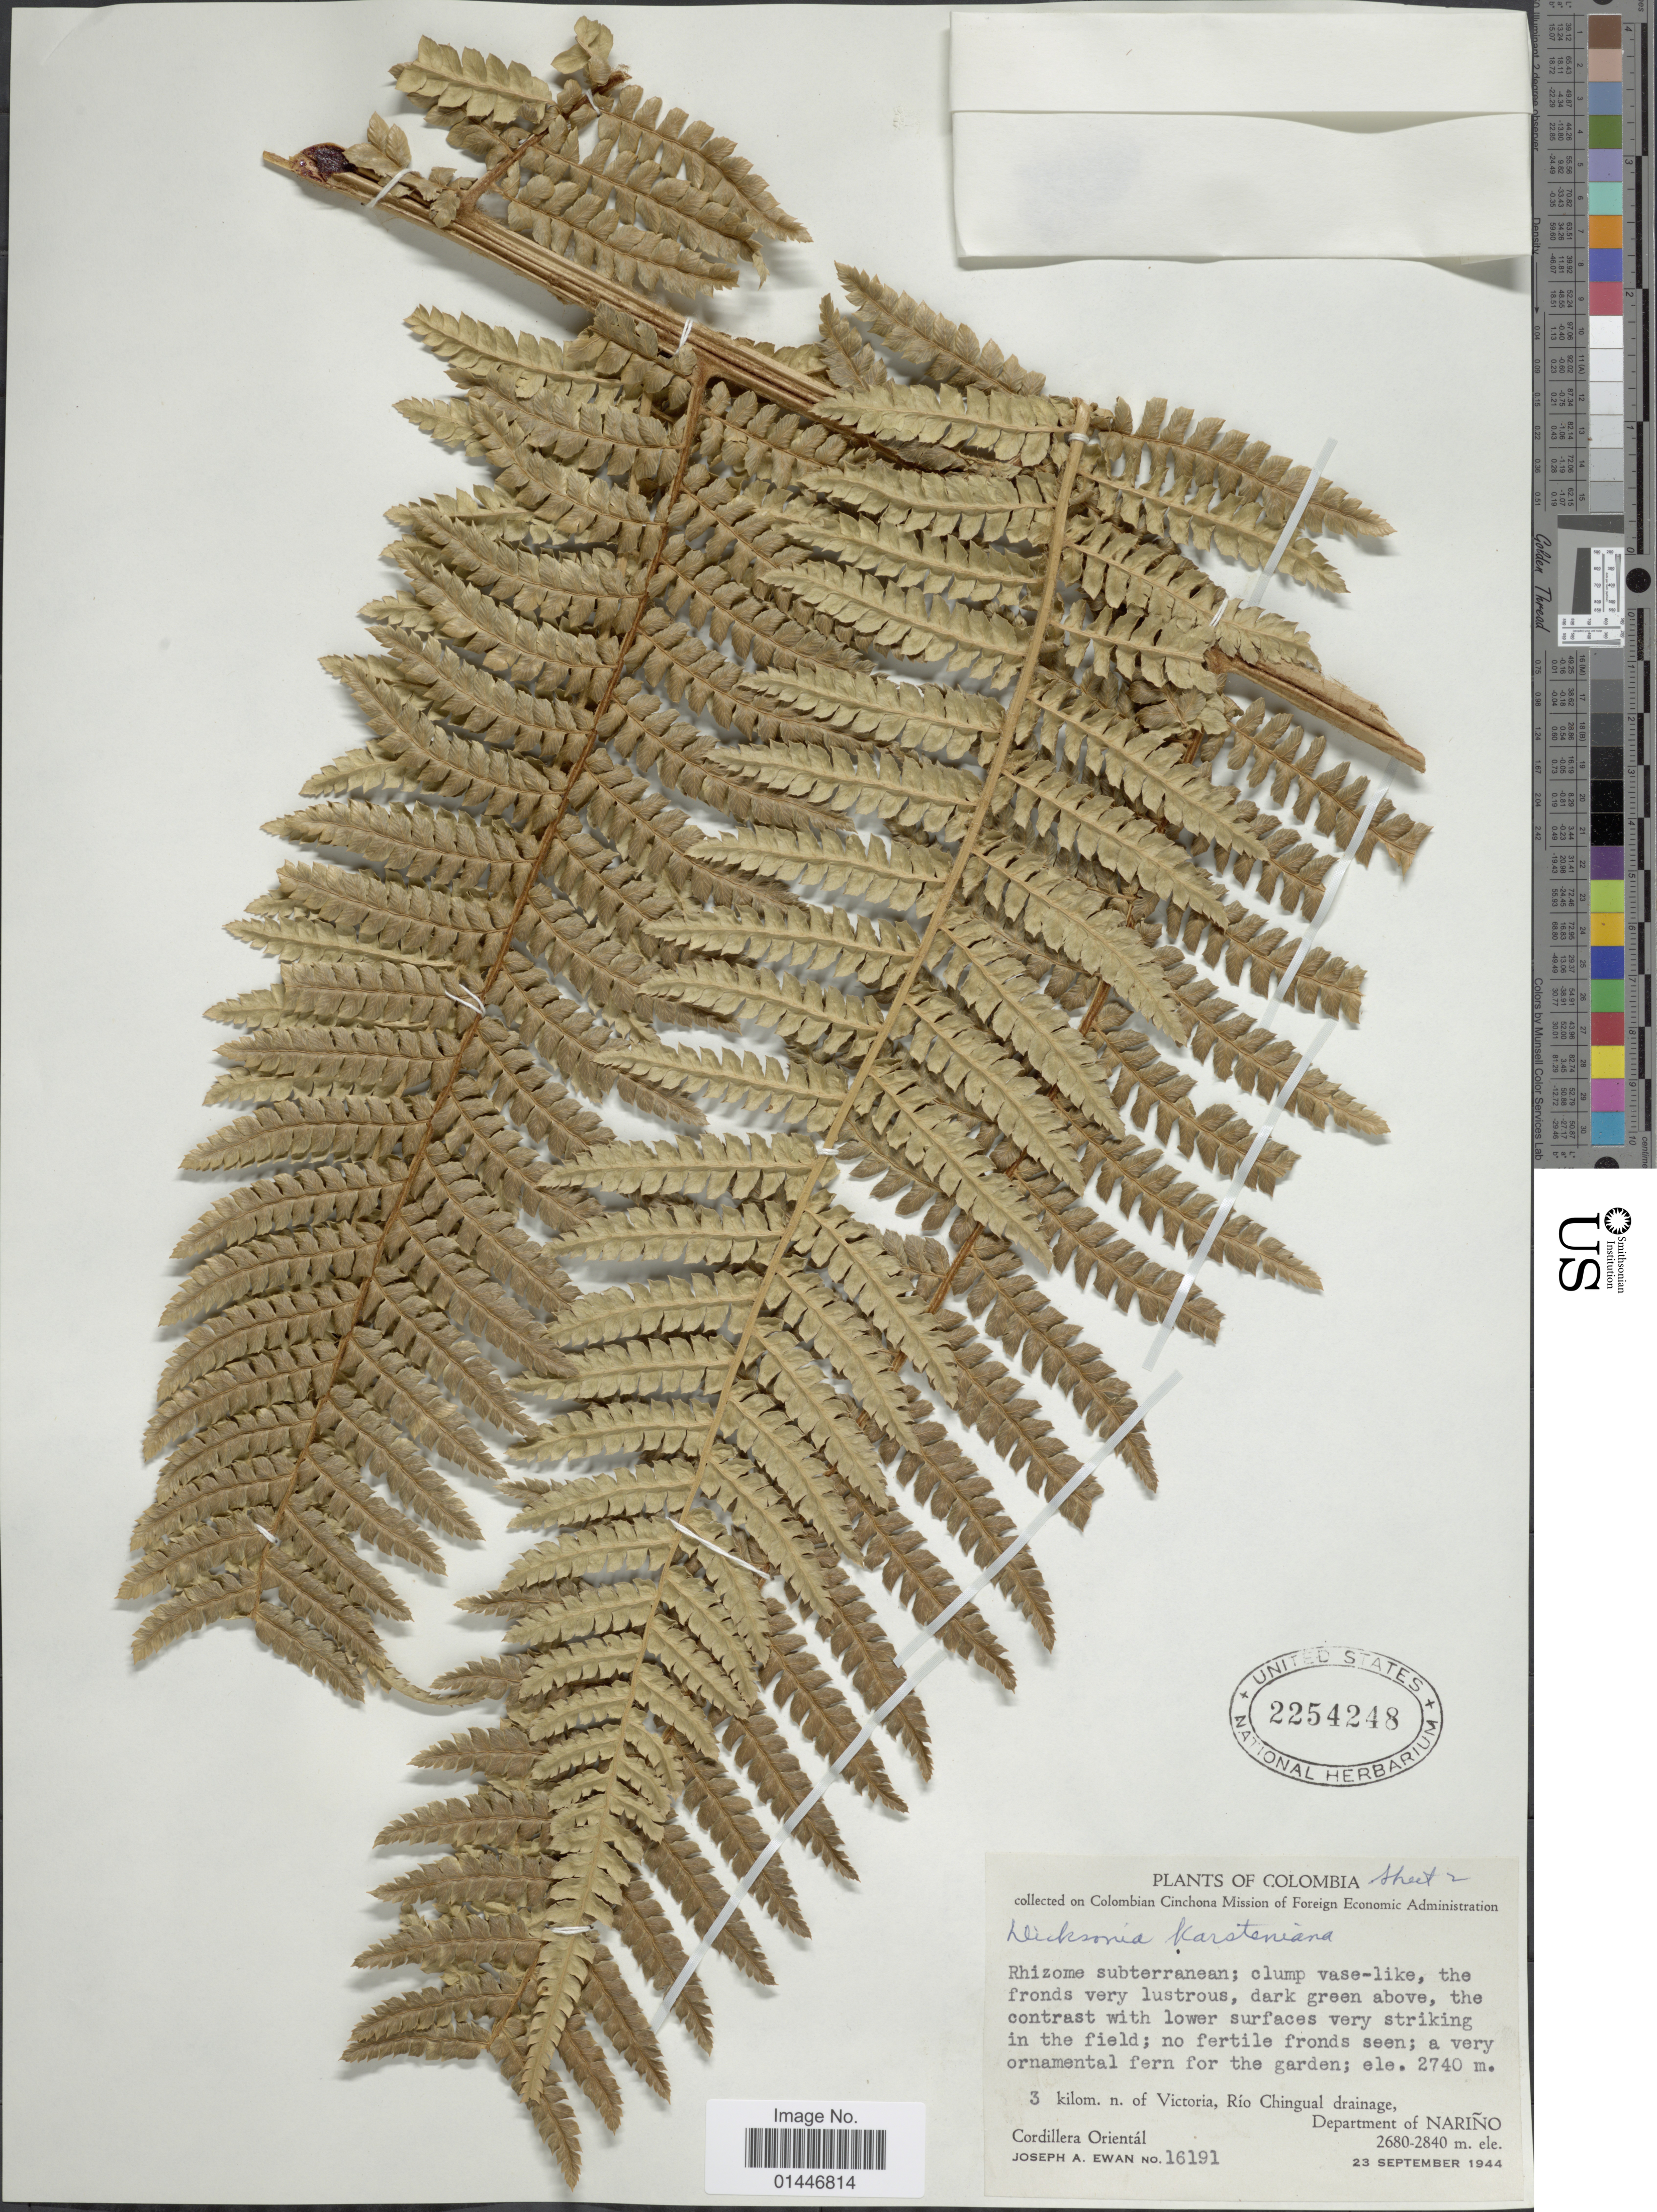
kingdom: Plantae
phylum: Tracheophyta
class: Polypodiopsida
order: Cyatheales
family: Dicksoniaceae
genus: Dicksonia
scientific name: Dicksonia novogranadensis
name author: (Domin)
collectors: J. A. Ewan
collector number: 16191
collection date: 1944-09-23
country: Colombia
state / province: Nariño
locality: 3 kilom. n. of Victoria, Rio Chingual drainage, Cordillera Oriental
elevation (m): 2680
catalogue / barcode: US 2254248